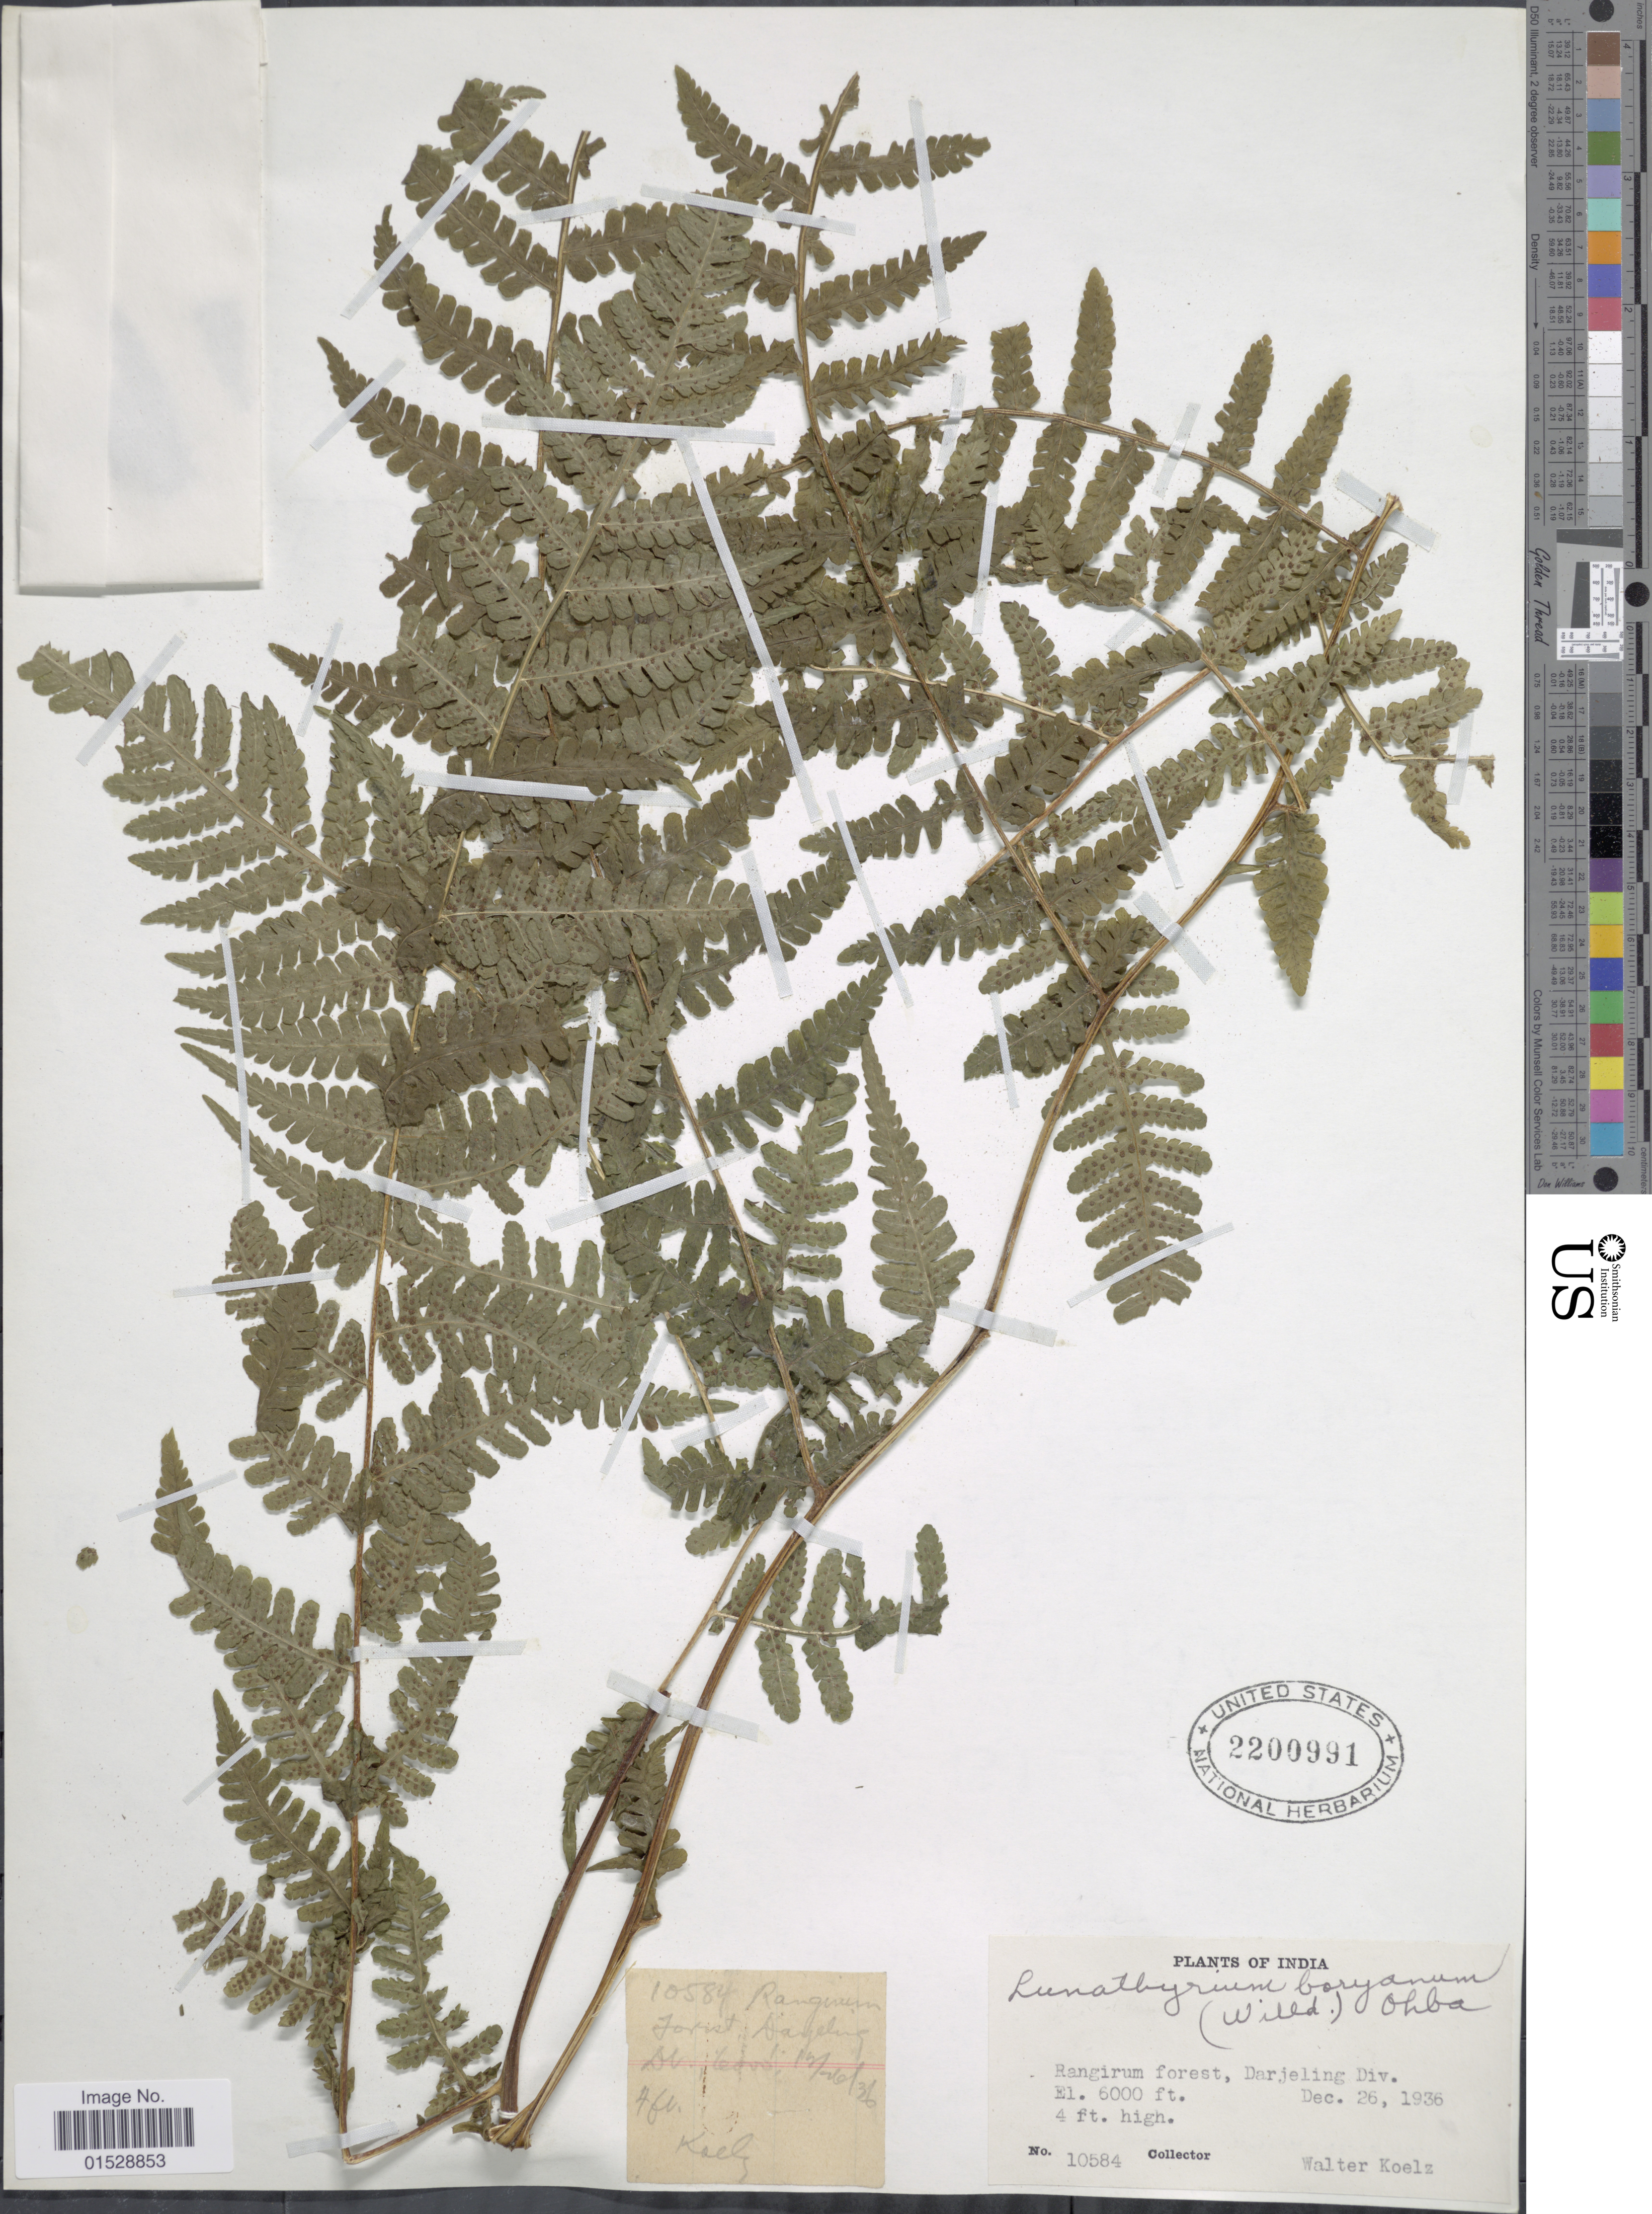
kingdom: Plantae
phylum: Tracheophyta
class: Polypodiopsida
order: Polypodiales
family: Athyriaceae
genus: Deparia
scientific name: Deparia boryana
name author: (Willd.) M. Kato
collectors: W. N. Koelz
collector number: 10584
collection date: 1936-12-26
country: India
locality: Rangirum forest, Darjeling Div.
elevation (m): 1829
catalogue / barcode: US 2200991